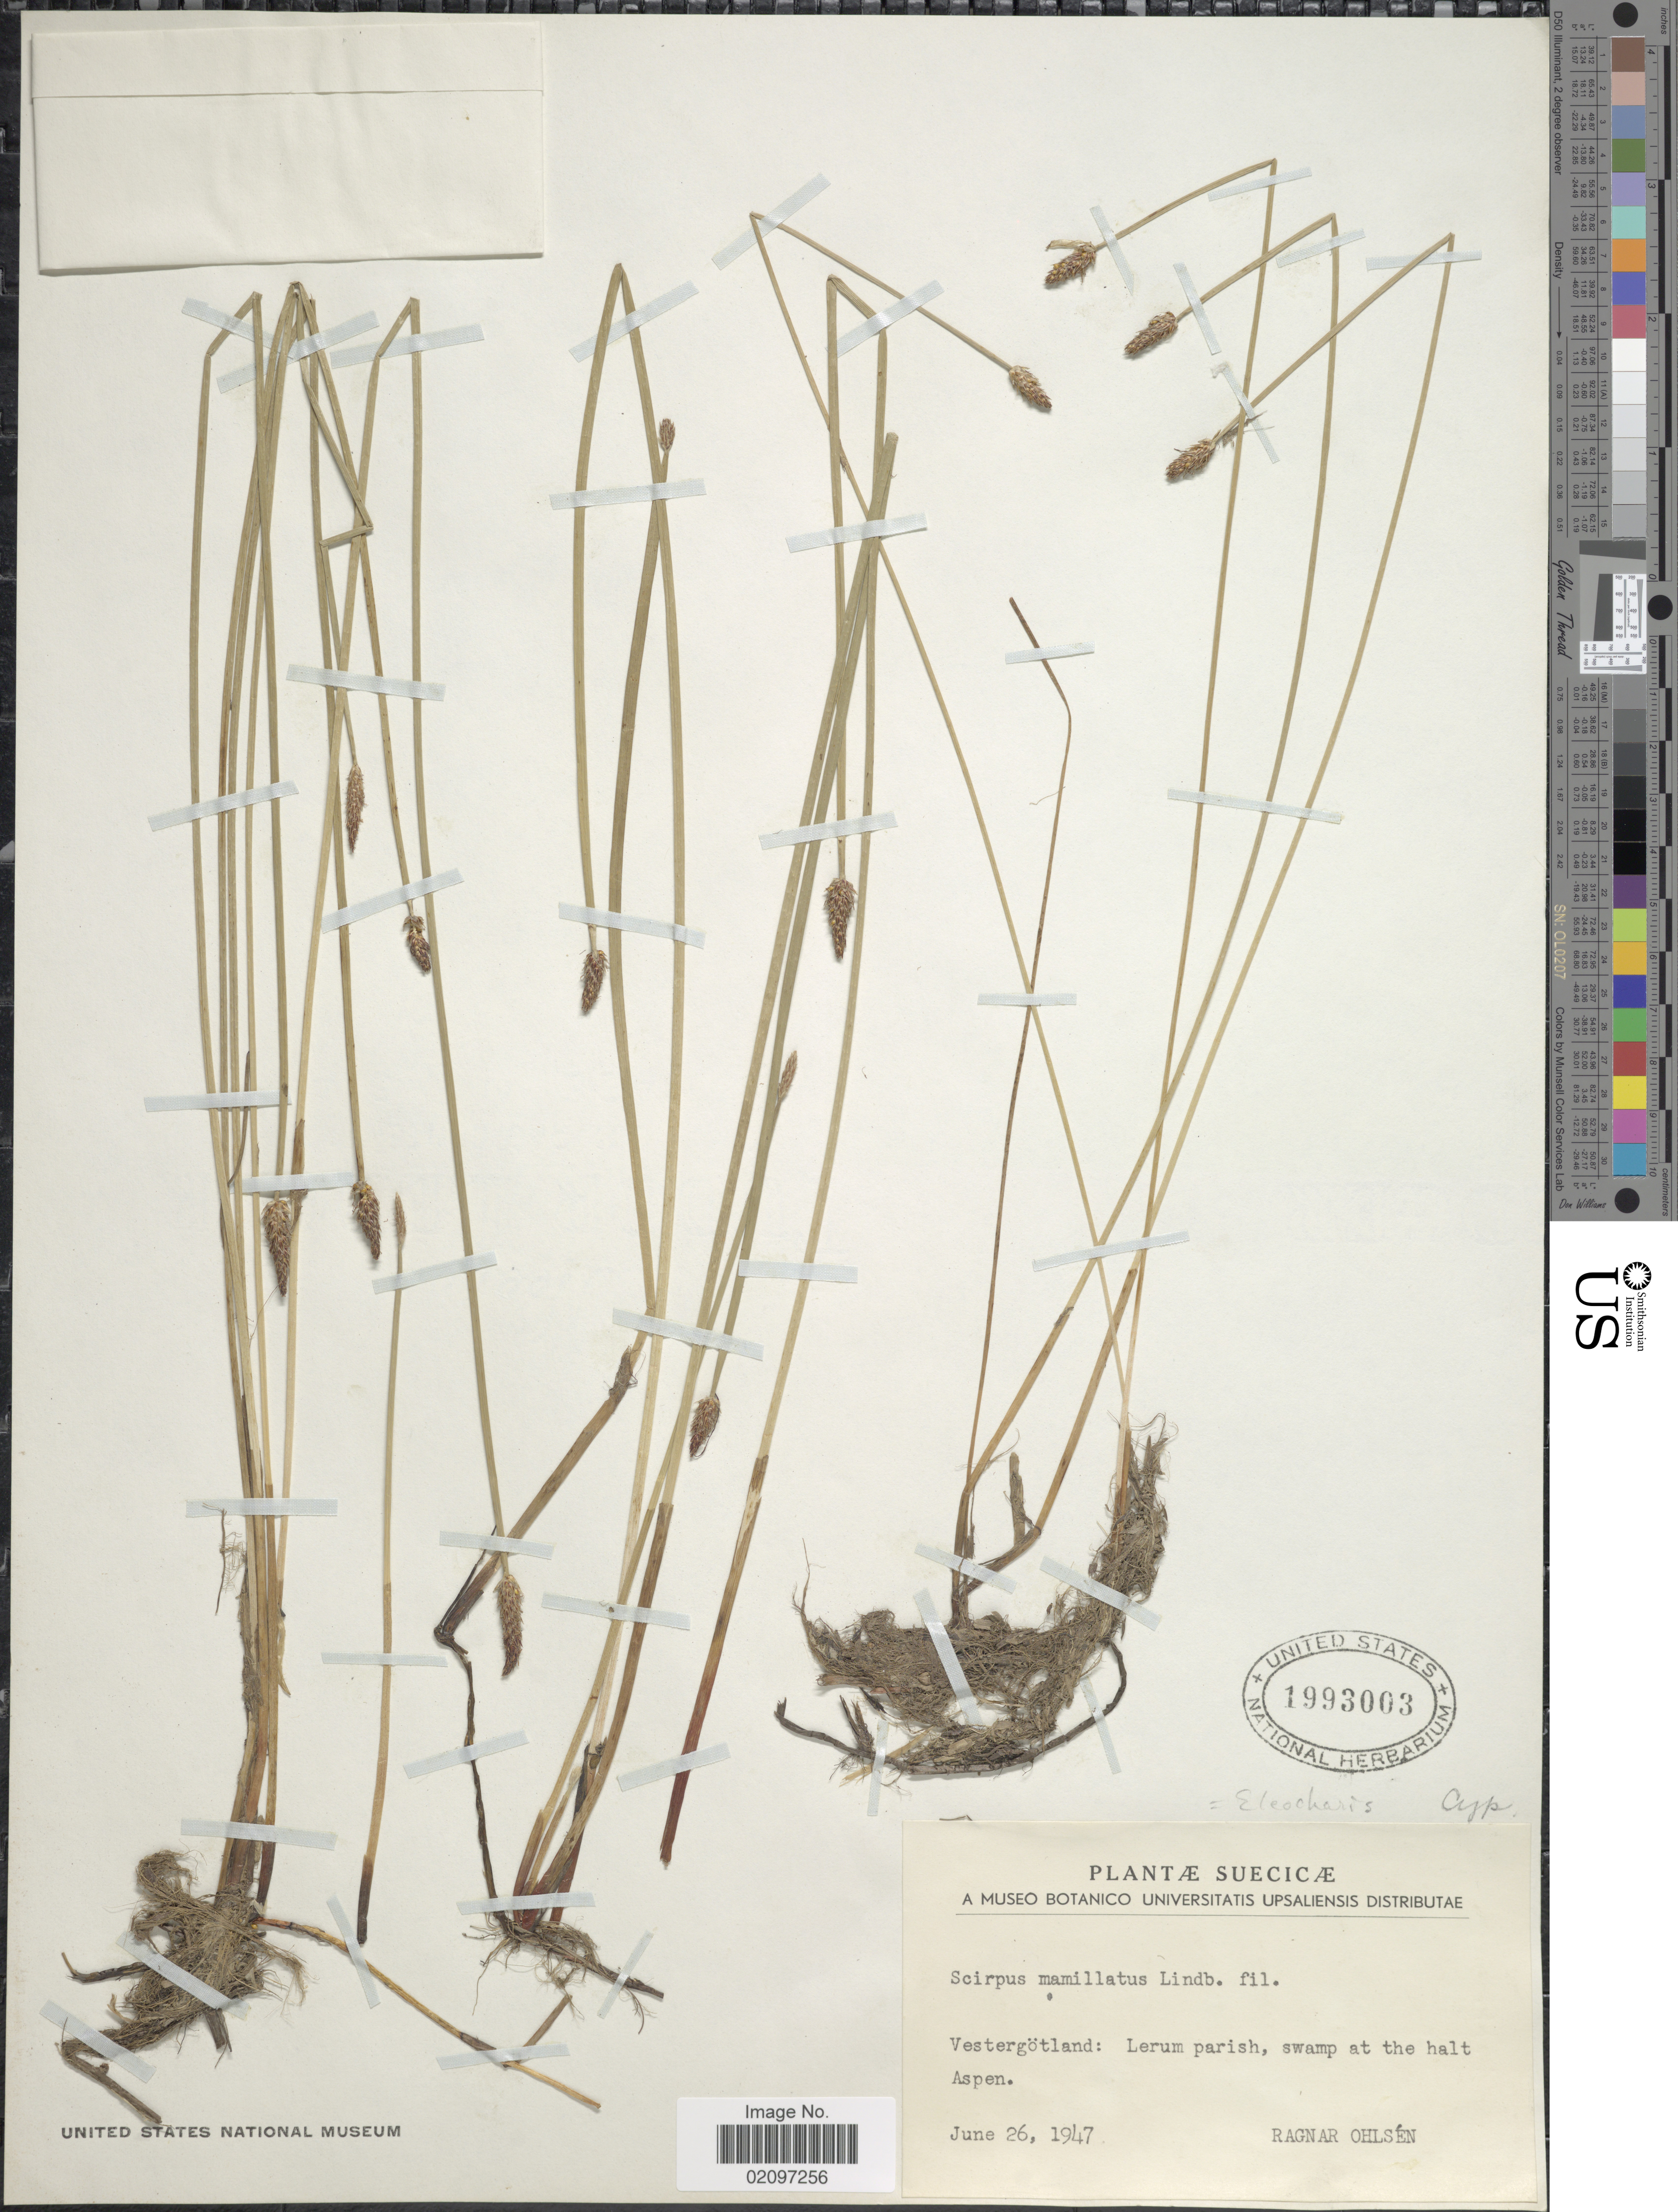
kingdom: Plantae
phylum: Tracheophyta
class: Liliopsida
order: Poales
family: Cyperaceae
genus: Eleocharis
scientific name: Eleocharis mamillata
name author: (H. Lindb.) H. Lindb.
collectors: R. Ohlsén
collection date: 1947-06-26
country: Sweden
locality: Suecicae, Vestergotland: Lerum parish, swamp at the halt Aspen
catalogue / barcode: US 1993003